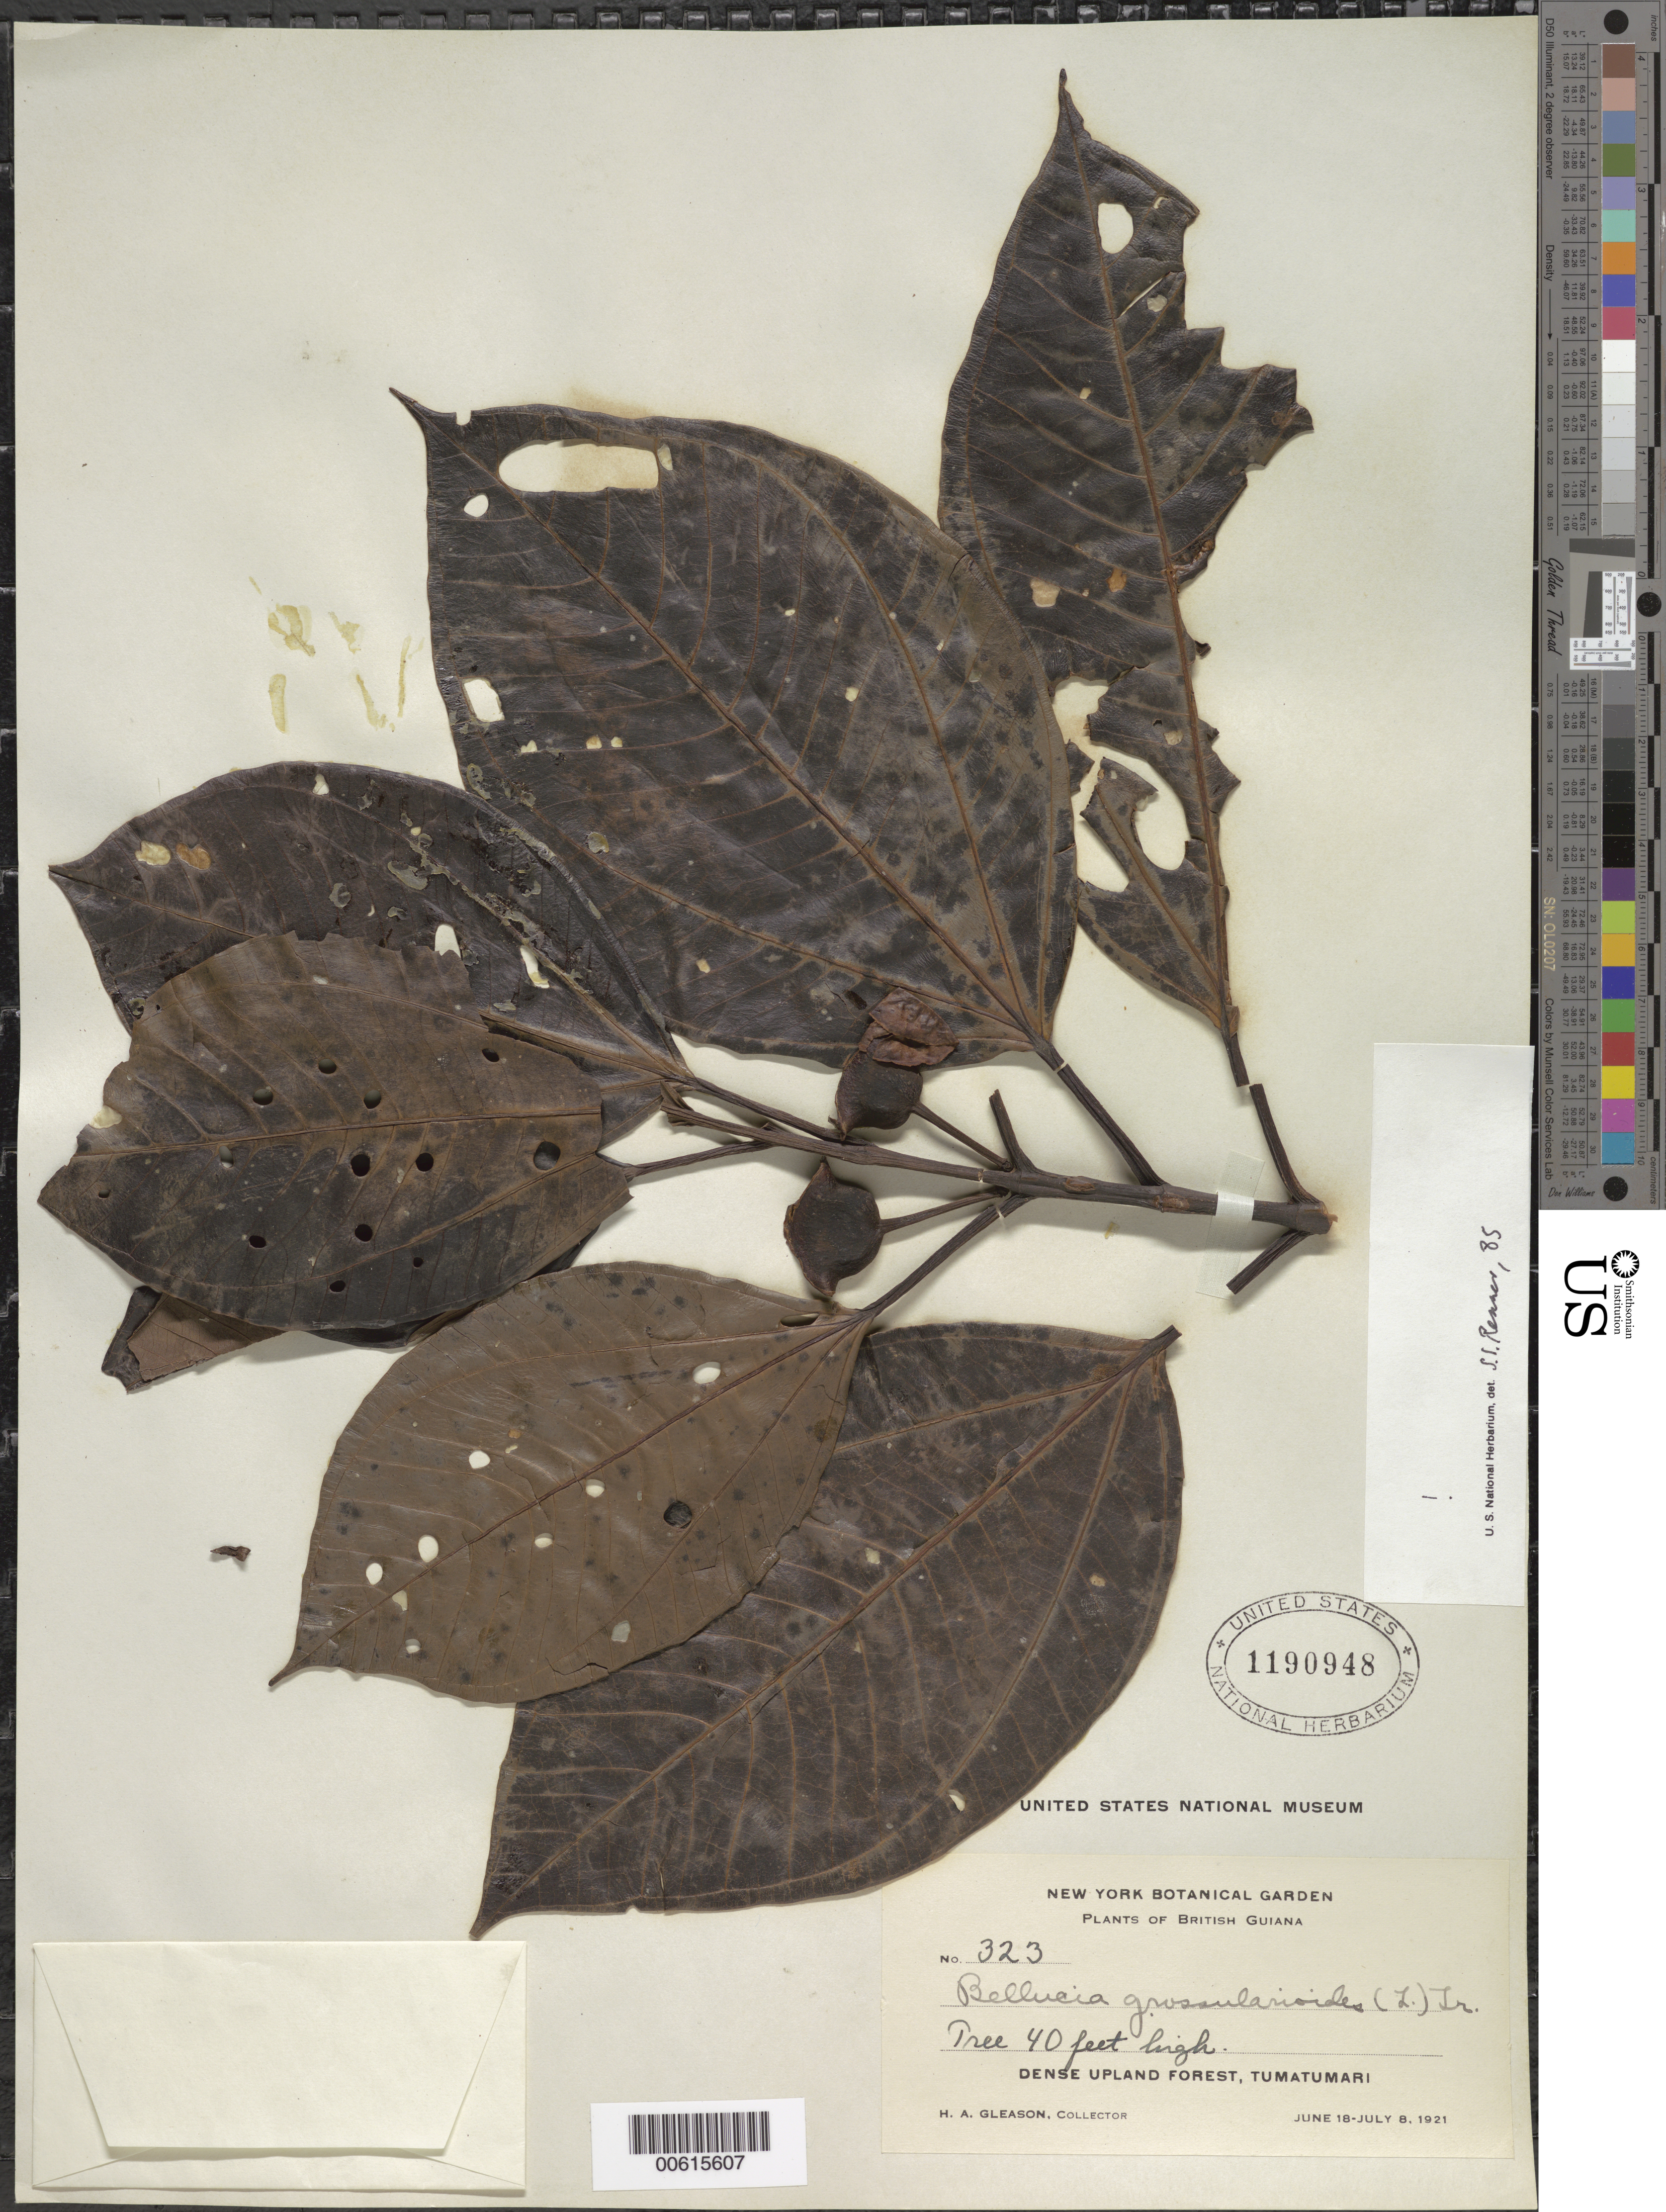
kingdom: Plantae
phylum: Tracheophyta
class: Magnoliopsida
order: Myrtales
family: Melastomataceae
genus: Bellucia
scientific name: Bellucia grossularioides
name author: (L.) Triana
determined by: Renner, S. S.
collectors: H. A. Gleason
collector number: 323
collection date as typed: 18-Jun-21 to 8-Jul-21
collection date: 1921-06-18/1921-07-08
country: Guyana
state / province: Potaro-Siparuni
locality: Tumatumari Village, Potaro R.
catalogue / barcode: US 1190948